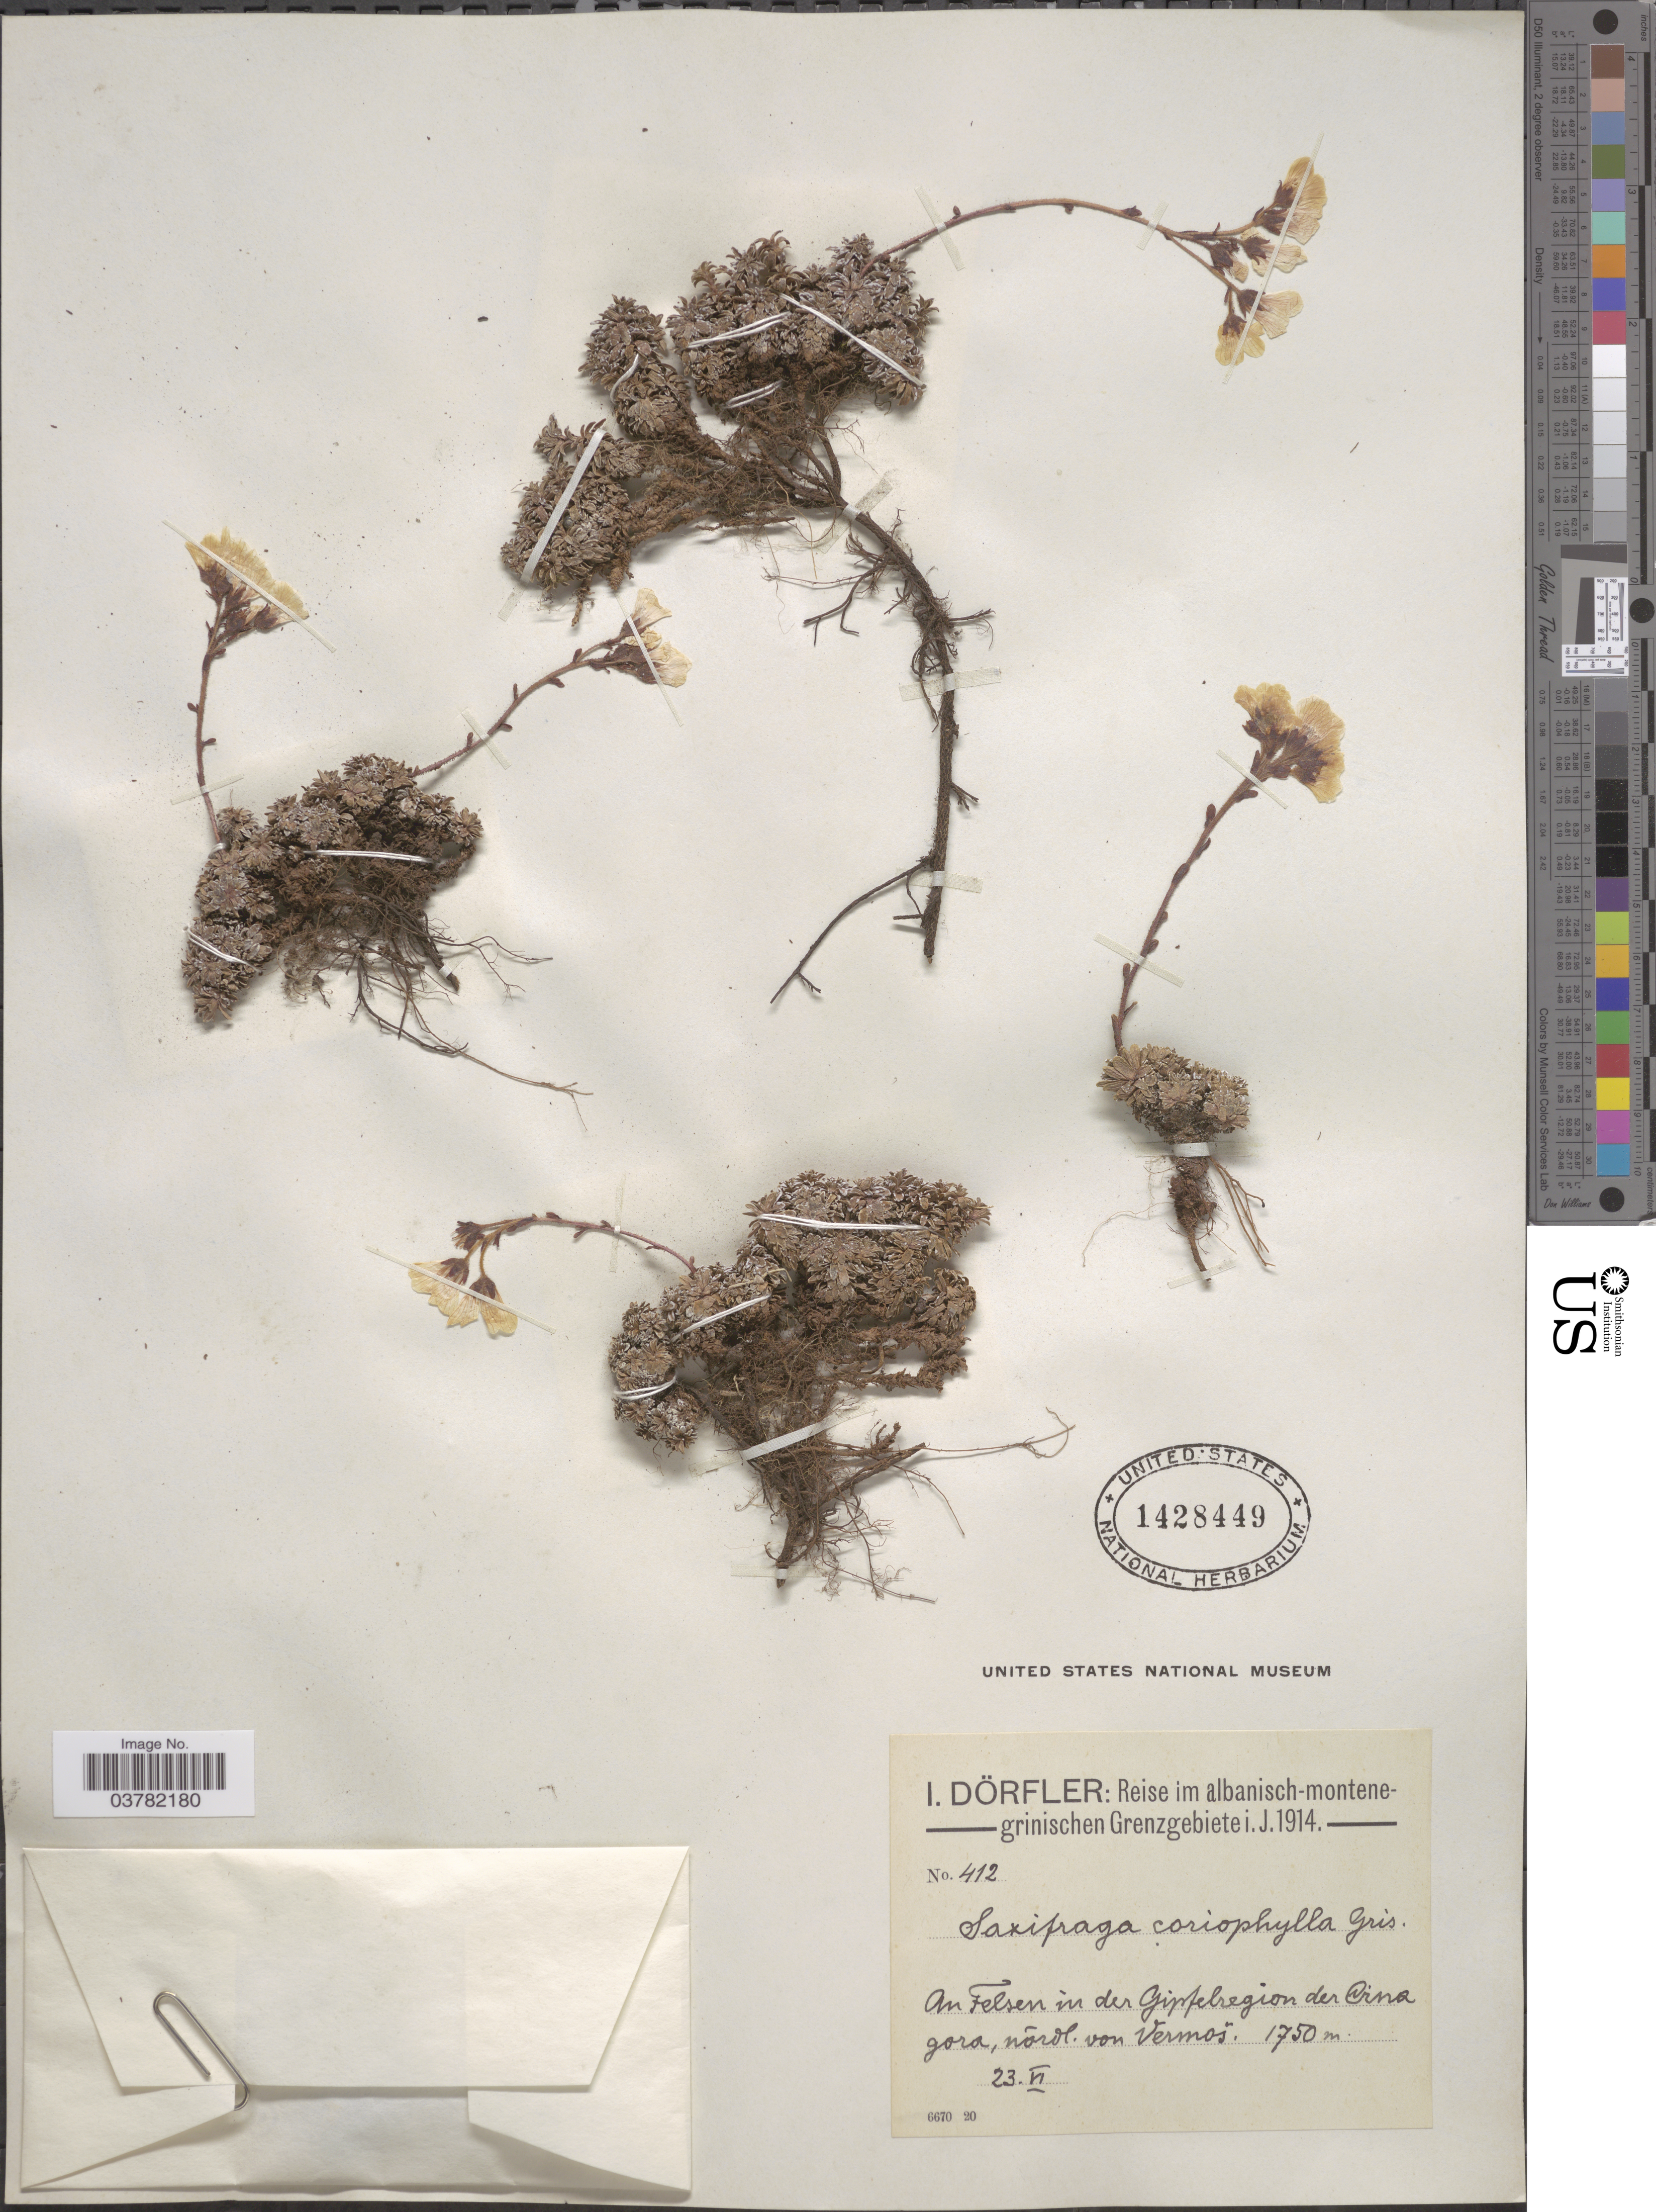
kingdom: Plantae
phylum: Tracheophyta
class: Magnoliopsida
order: Saxifragales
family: Saxifragaceae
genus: Saxifraga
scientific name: Saxifraga coriophylla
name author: Griseb.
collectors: I. Dörfler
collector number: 412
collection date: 1914-06-23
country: Albania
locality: Reise im albanisch-montene-grinischen Grenzgebiete i.J.1914. An Felsen in der Giptelregion der Cina [interpreted] gora, nõrdl. Von Vermos.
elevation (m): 1750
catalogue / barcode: US 1428449